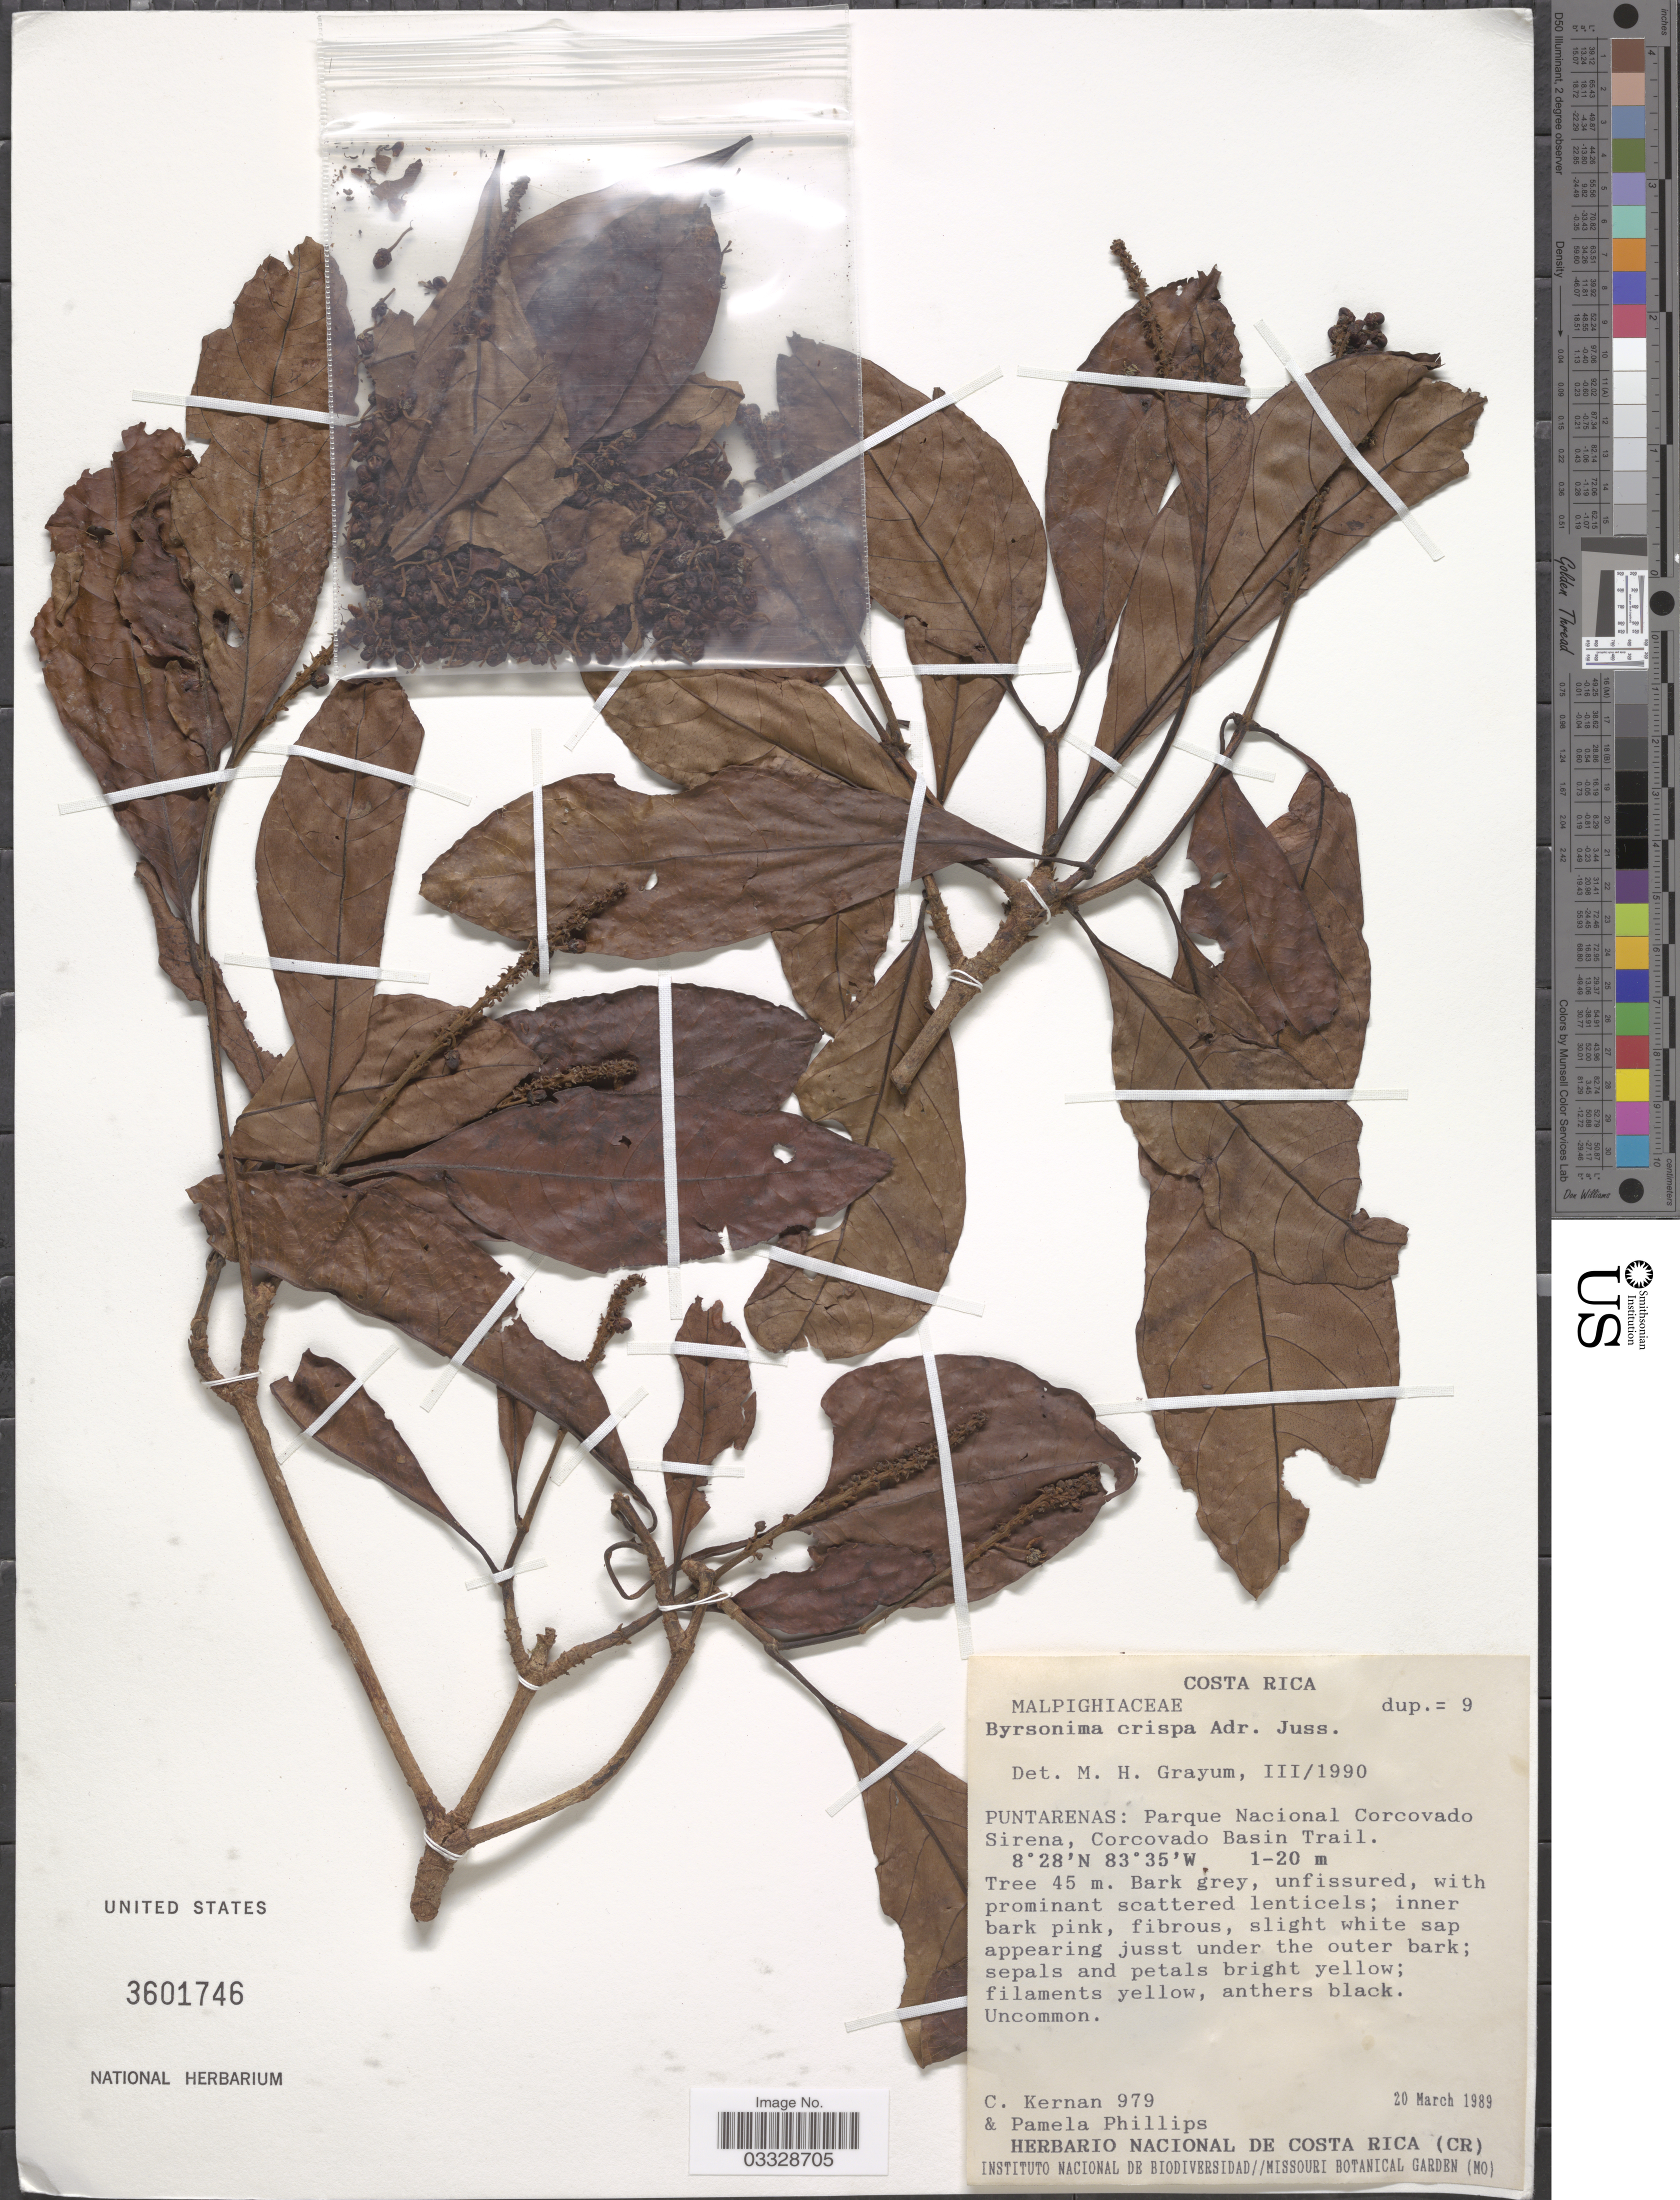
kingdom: Plantae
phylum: Tracheophyta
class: Magnoliopsida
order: Malpighiales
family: Malpighiaceae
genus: Byrsonima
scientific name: Byrsonima crispa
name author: A. Juss.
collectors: C. Kernan & P. Phillips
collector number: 979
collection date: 1989-03-20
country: Costa Rica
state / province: Puntarenas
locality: Parque Nacional Corcovado Sirena, Corcovado Basin Trail.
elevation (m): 1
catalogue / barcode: US 3601746